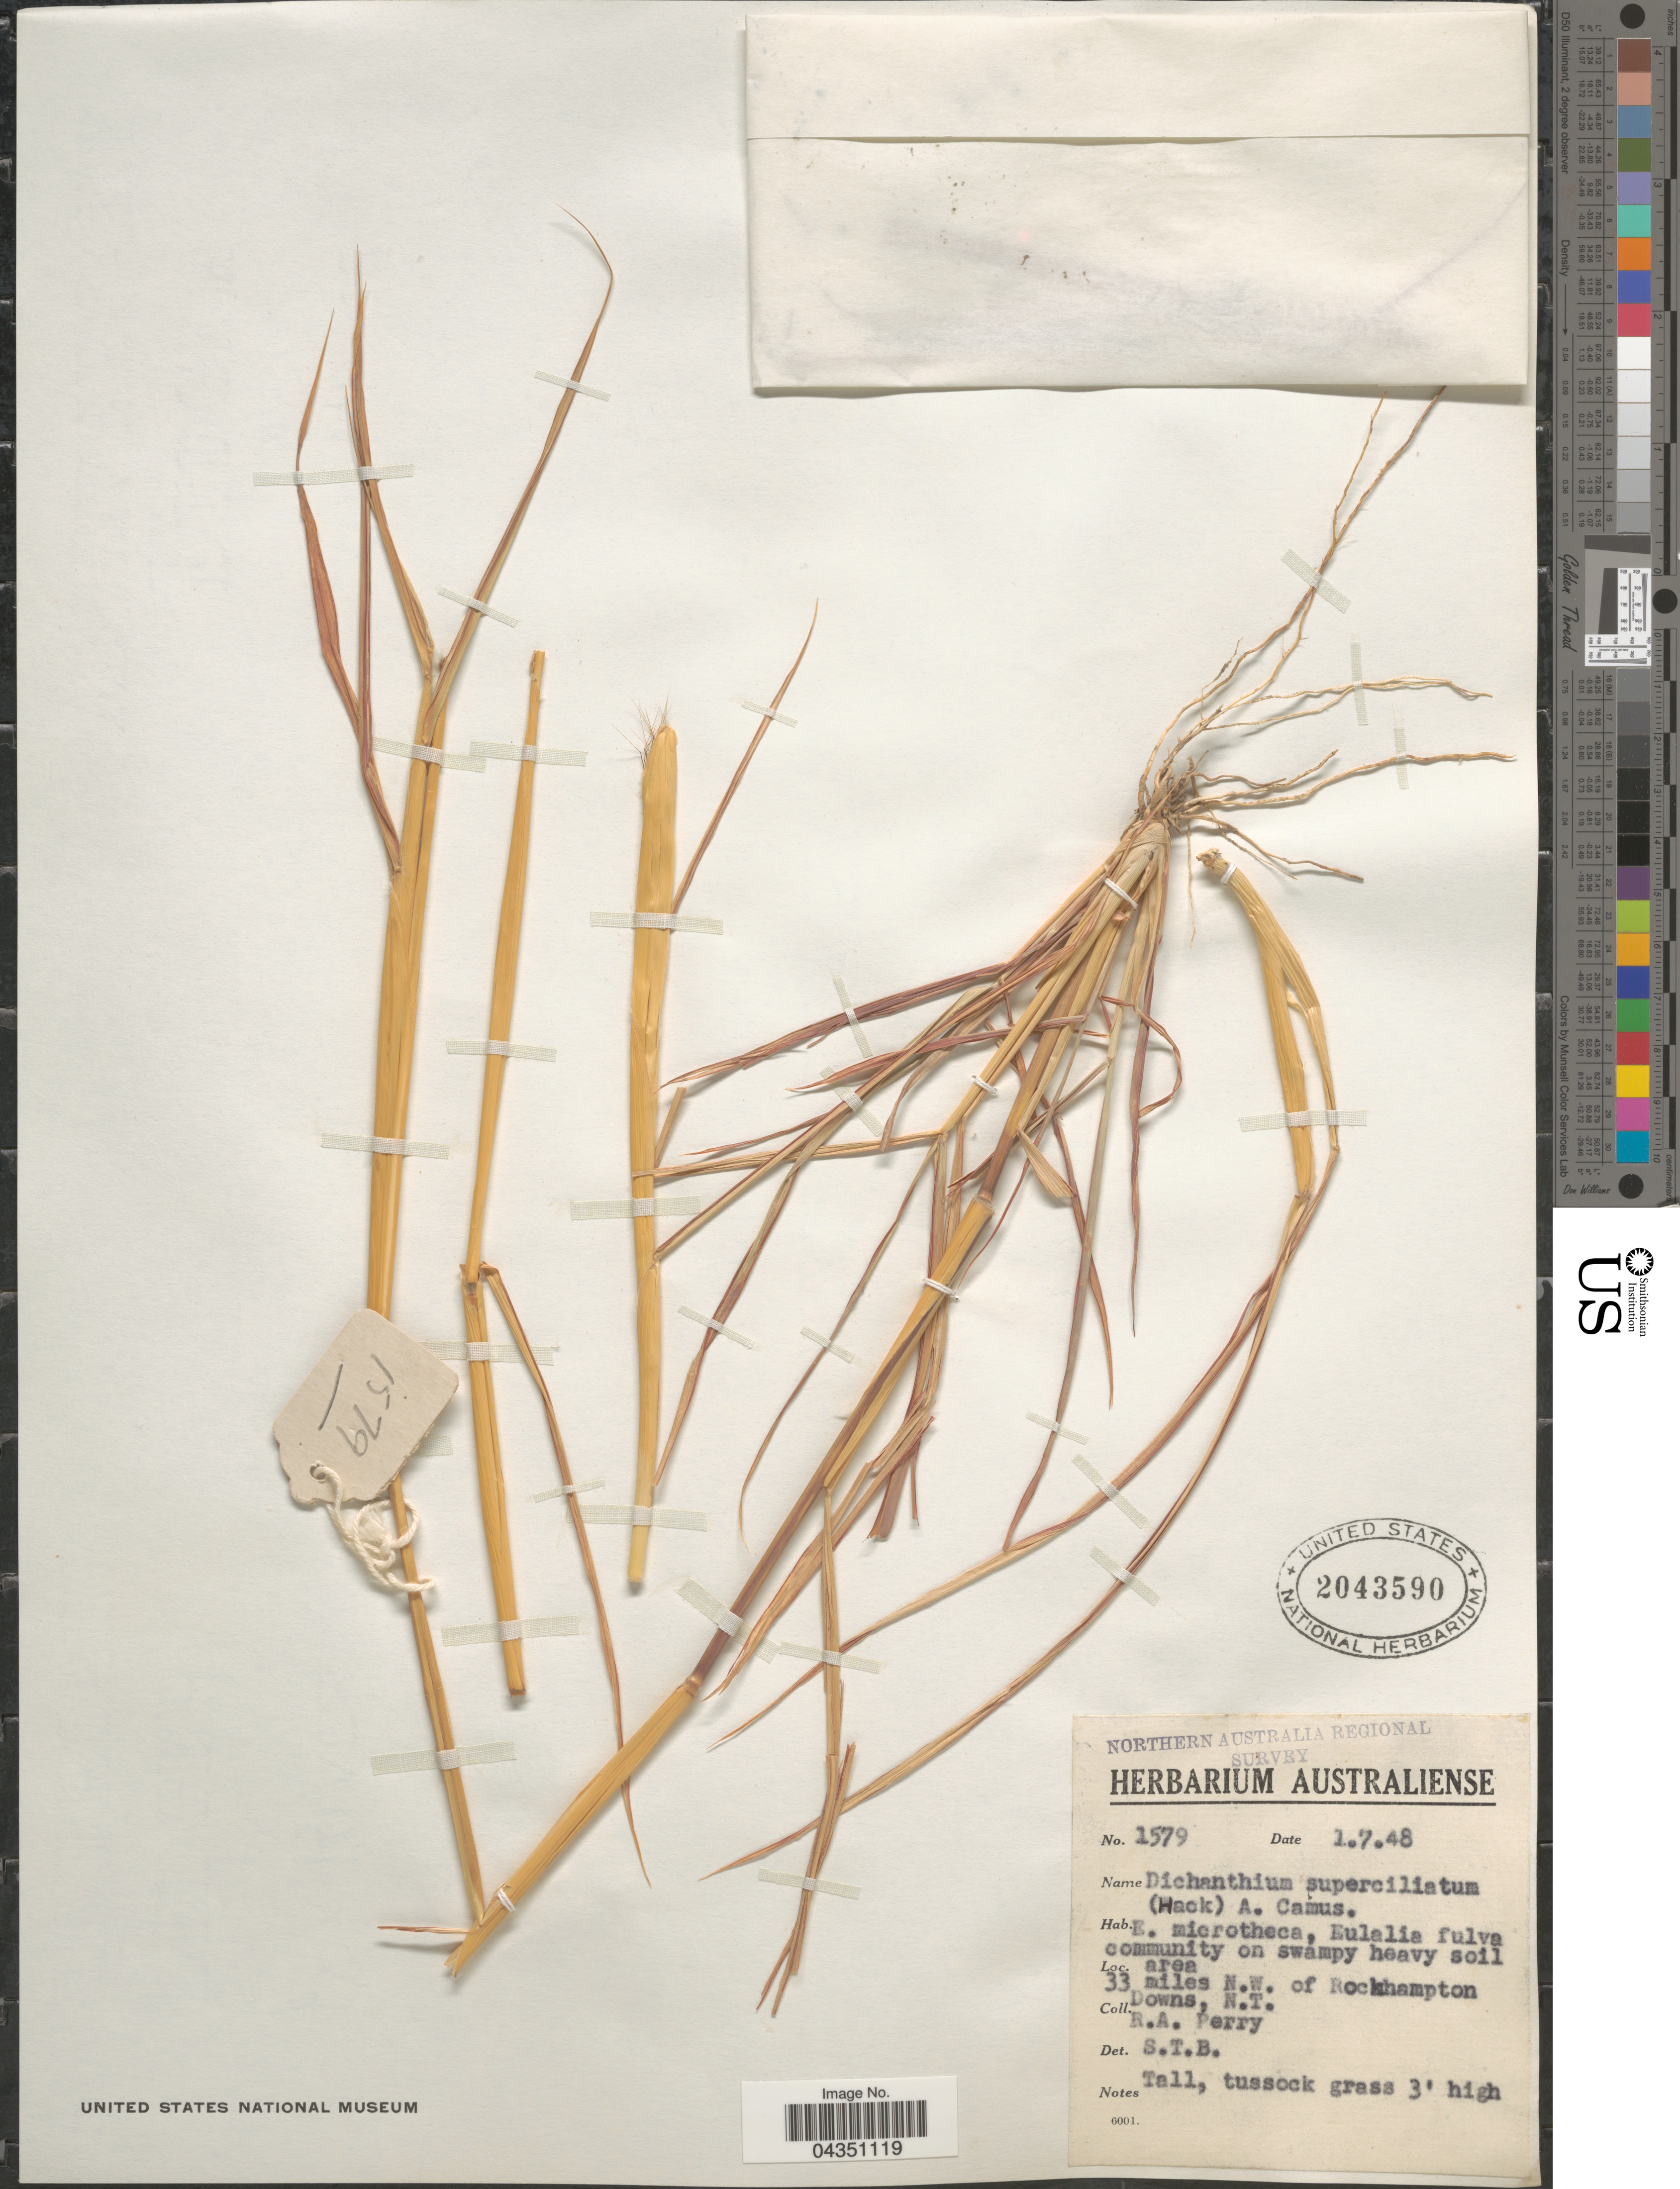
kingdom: Plantae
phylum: Tracheophyta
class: Liliopsida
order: Poales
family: Poaceae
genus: Dichanthium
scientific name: Dichanthium sericeum subsp. polystachyum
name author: (Benth.) B.K. Simon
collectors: Perry, R. A.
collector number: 1579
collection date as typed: Transcribed d/m/y: 1/7/48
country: Australia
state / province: Northern Territory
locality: Northern Australia Regional Survey. 33 miles N.W. of Rockhampton Downs, N.T.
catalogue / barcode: US 2043590